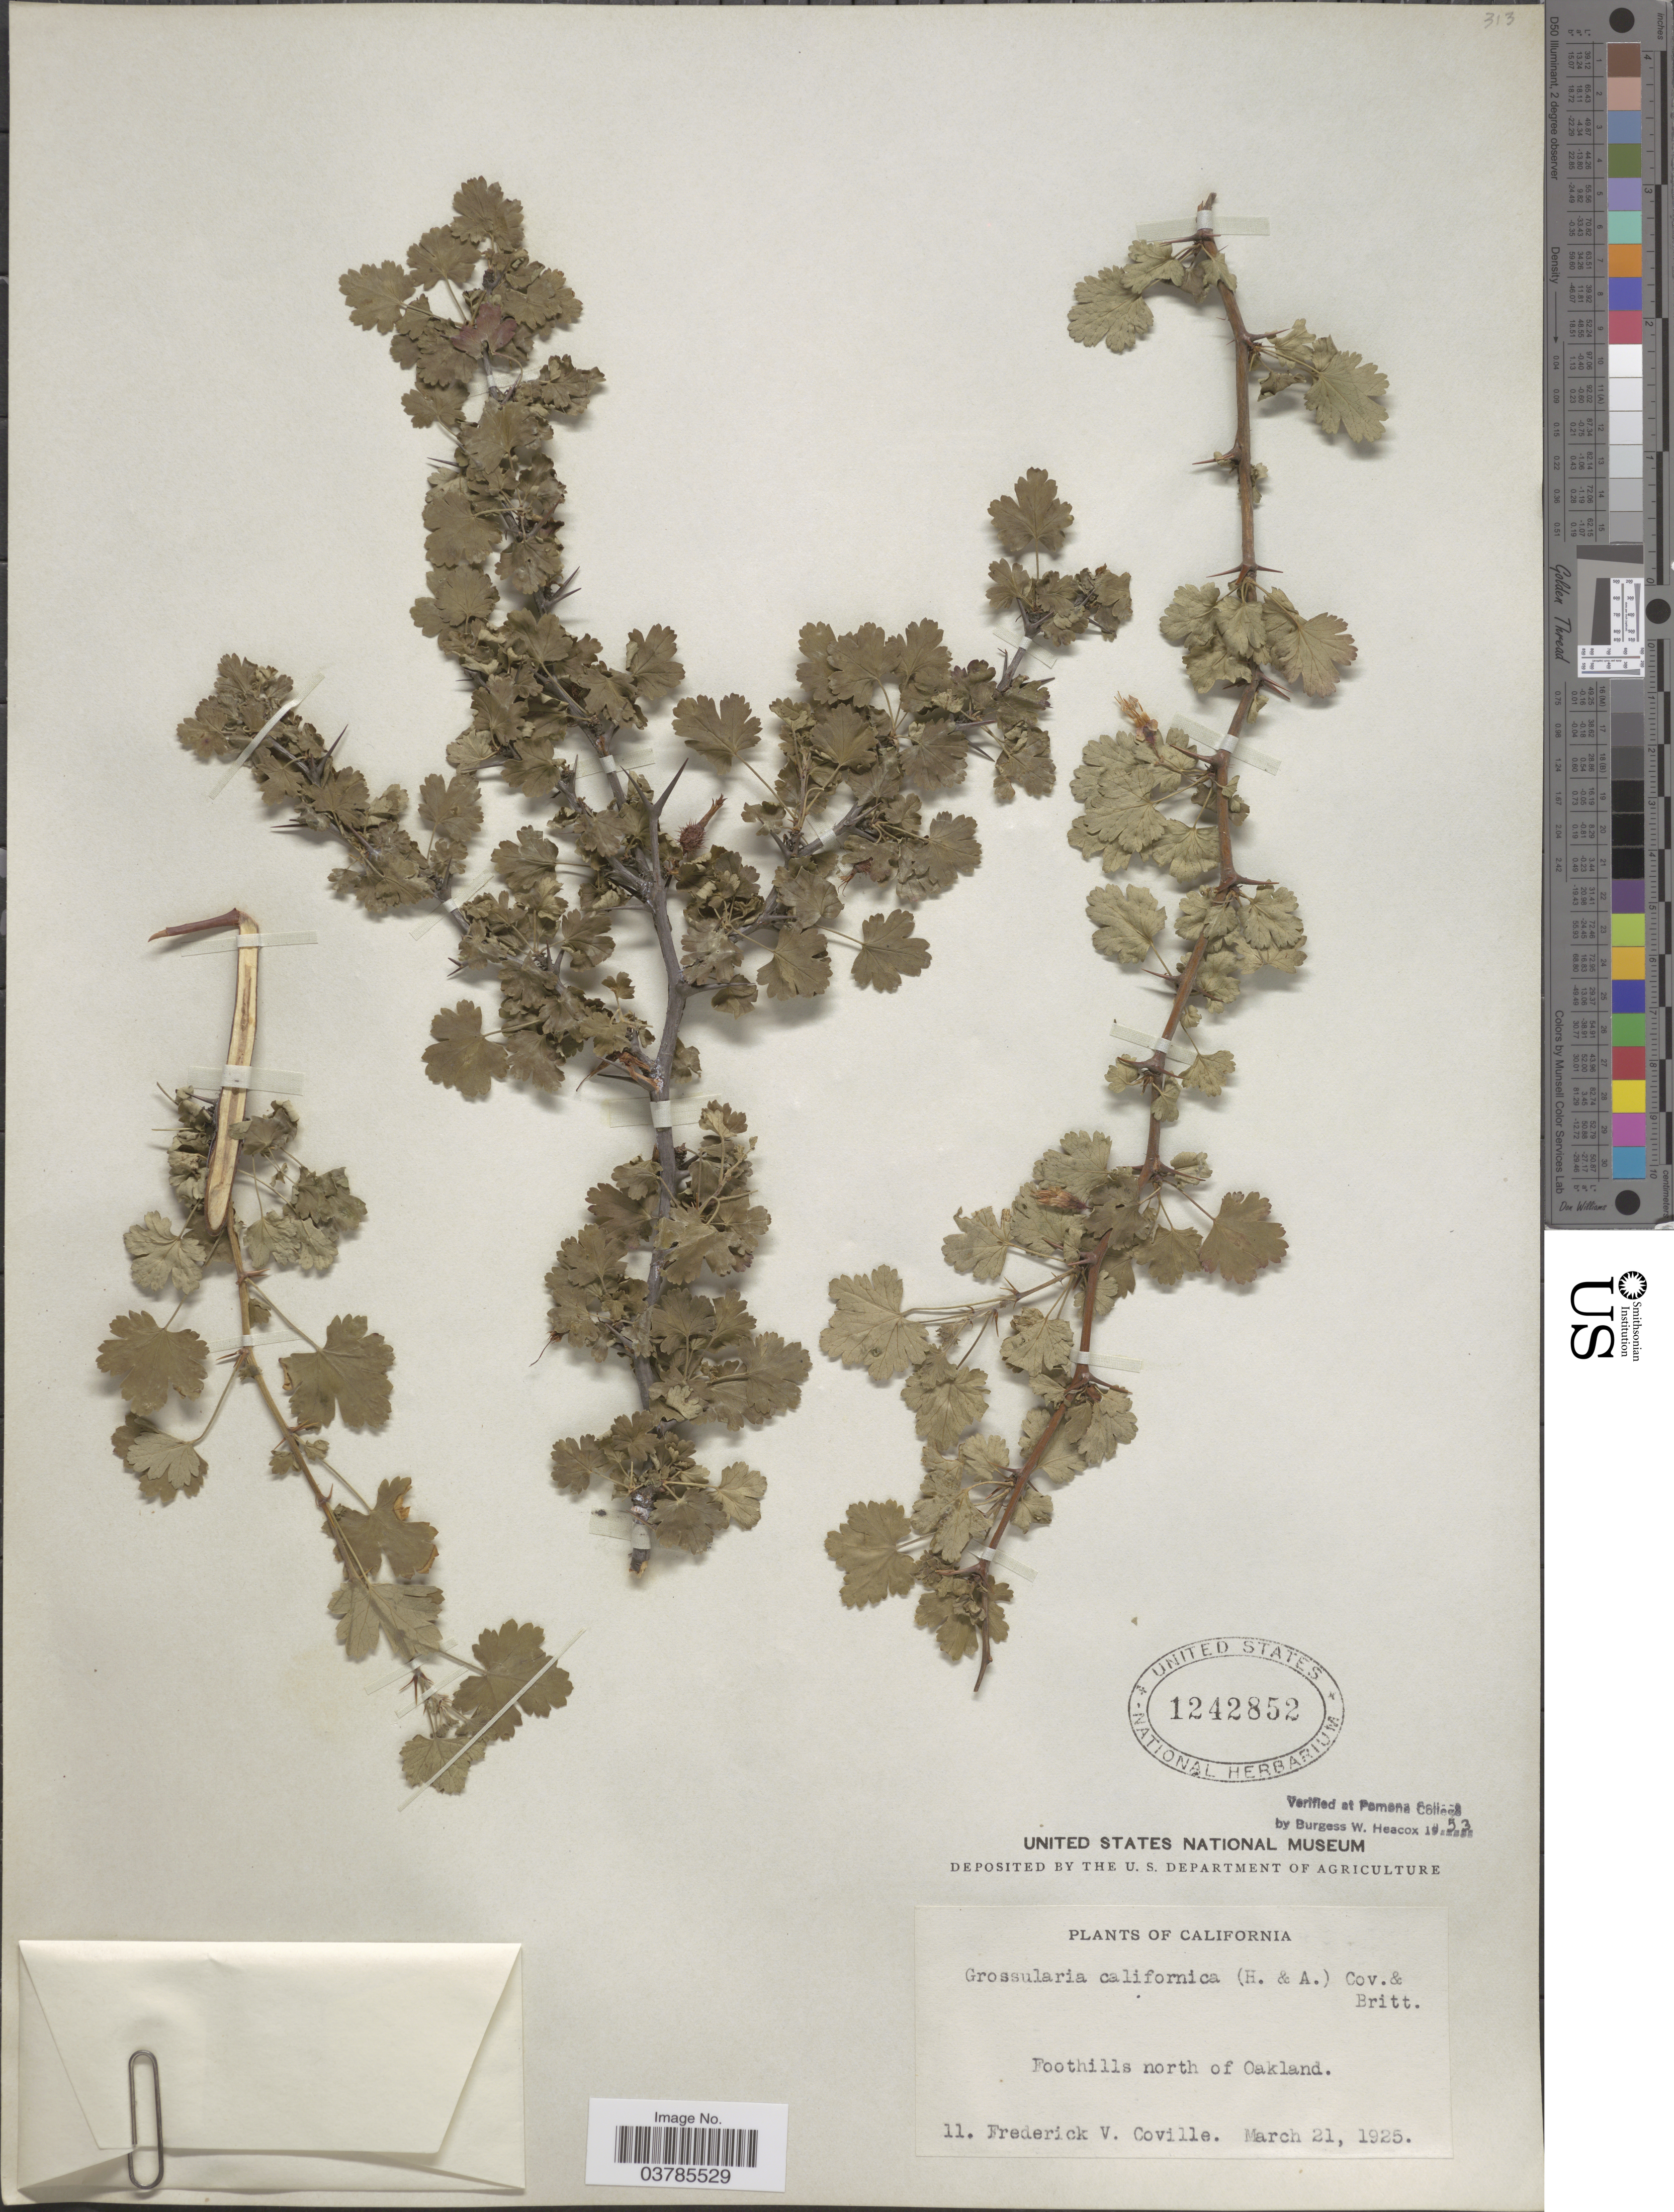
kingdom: Plantae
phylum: Tracheophyta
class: Magnoliopsida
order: Saxifragales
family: Grossulariaceae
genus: Ribes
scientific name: Ribes californicum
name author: Hook. & Arn.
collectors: F. V. Coville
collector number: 11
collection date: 1925-03-21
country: United States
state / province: California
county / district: Alameda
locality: Foothills north of Oakland.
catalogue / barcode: US 1242852